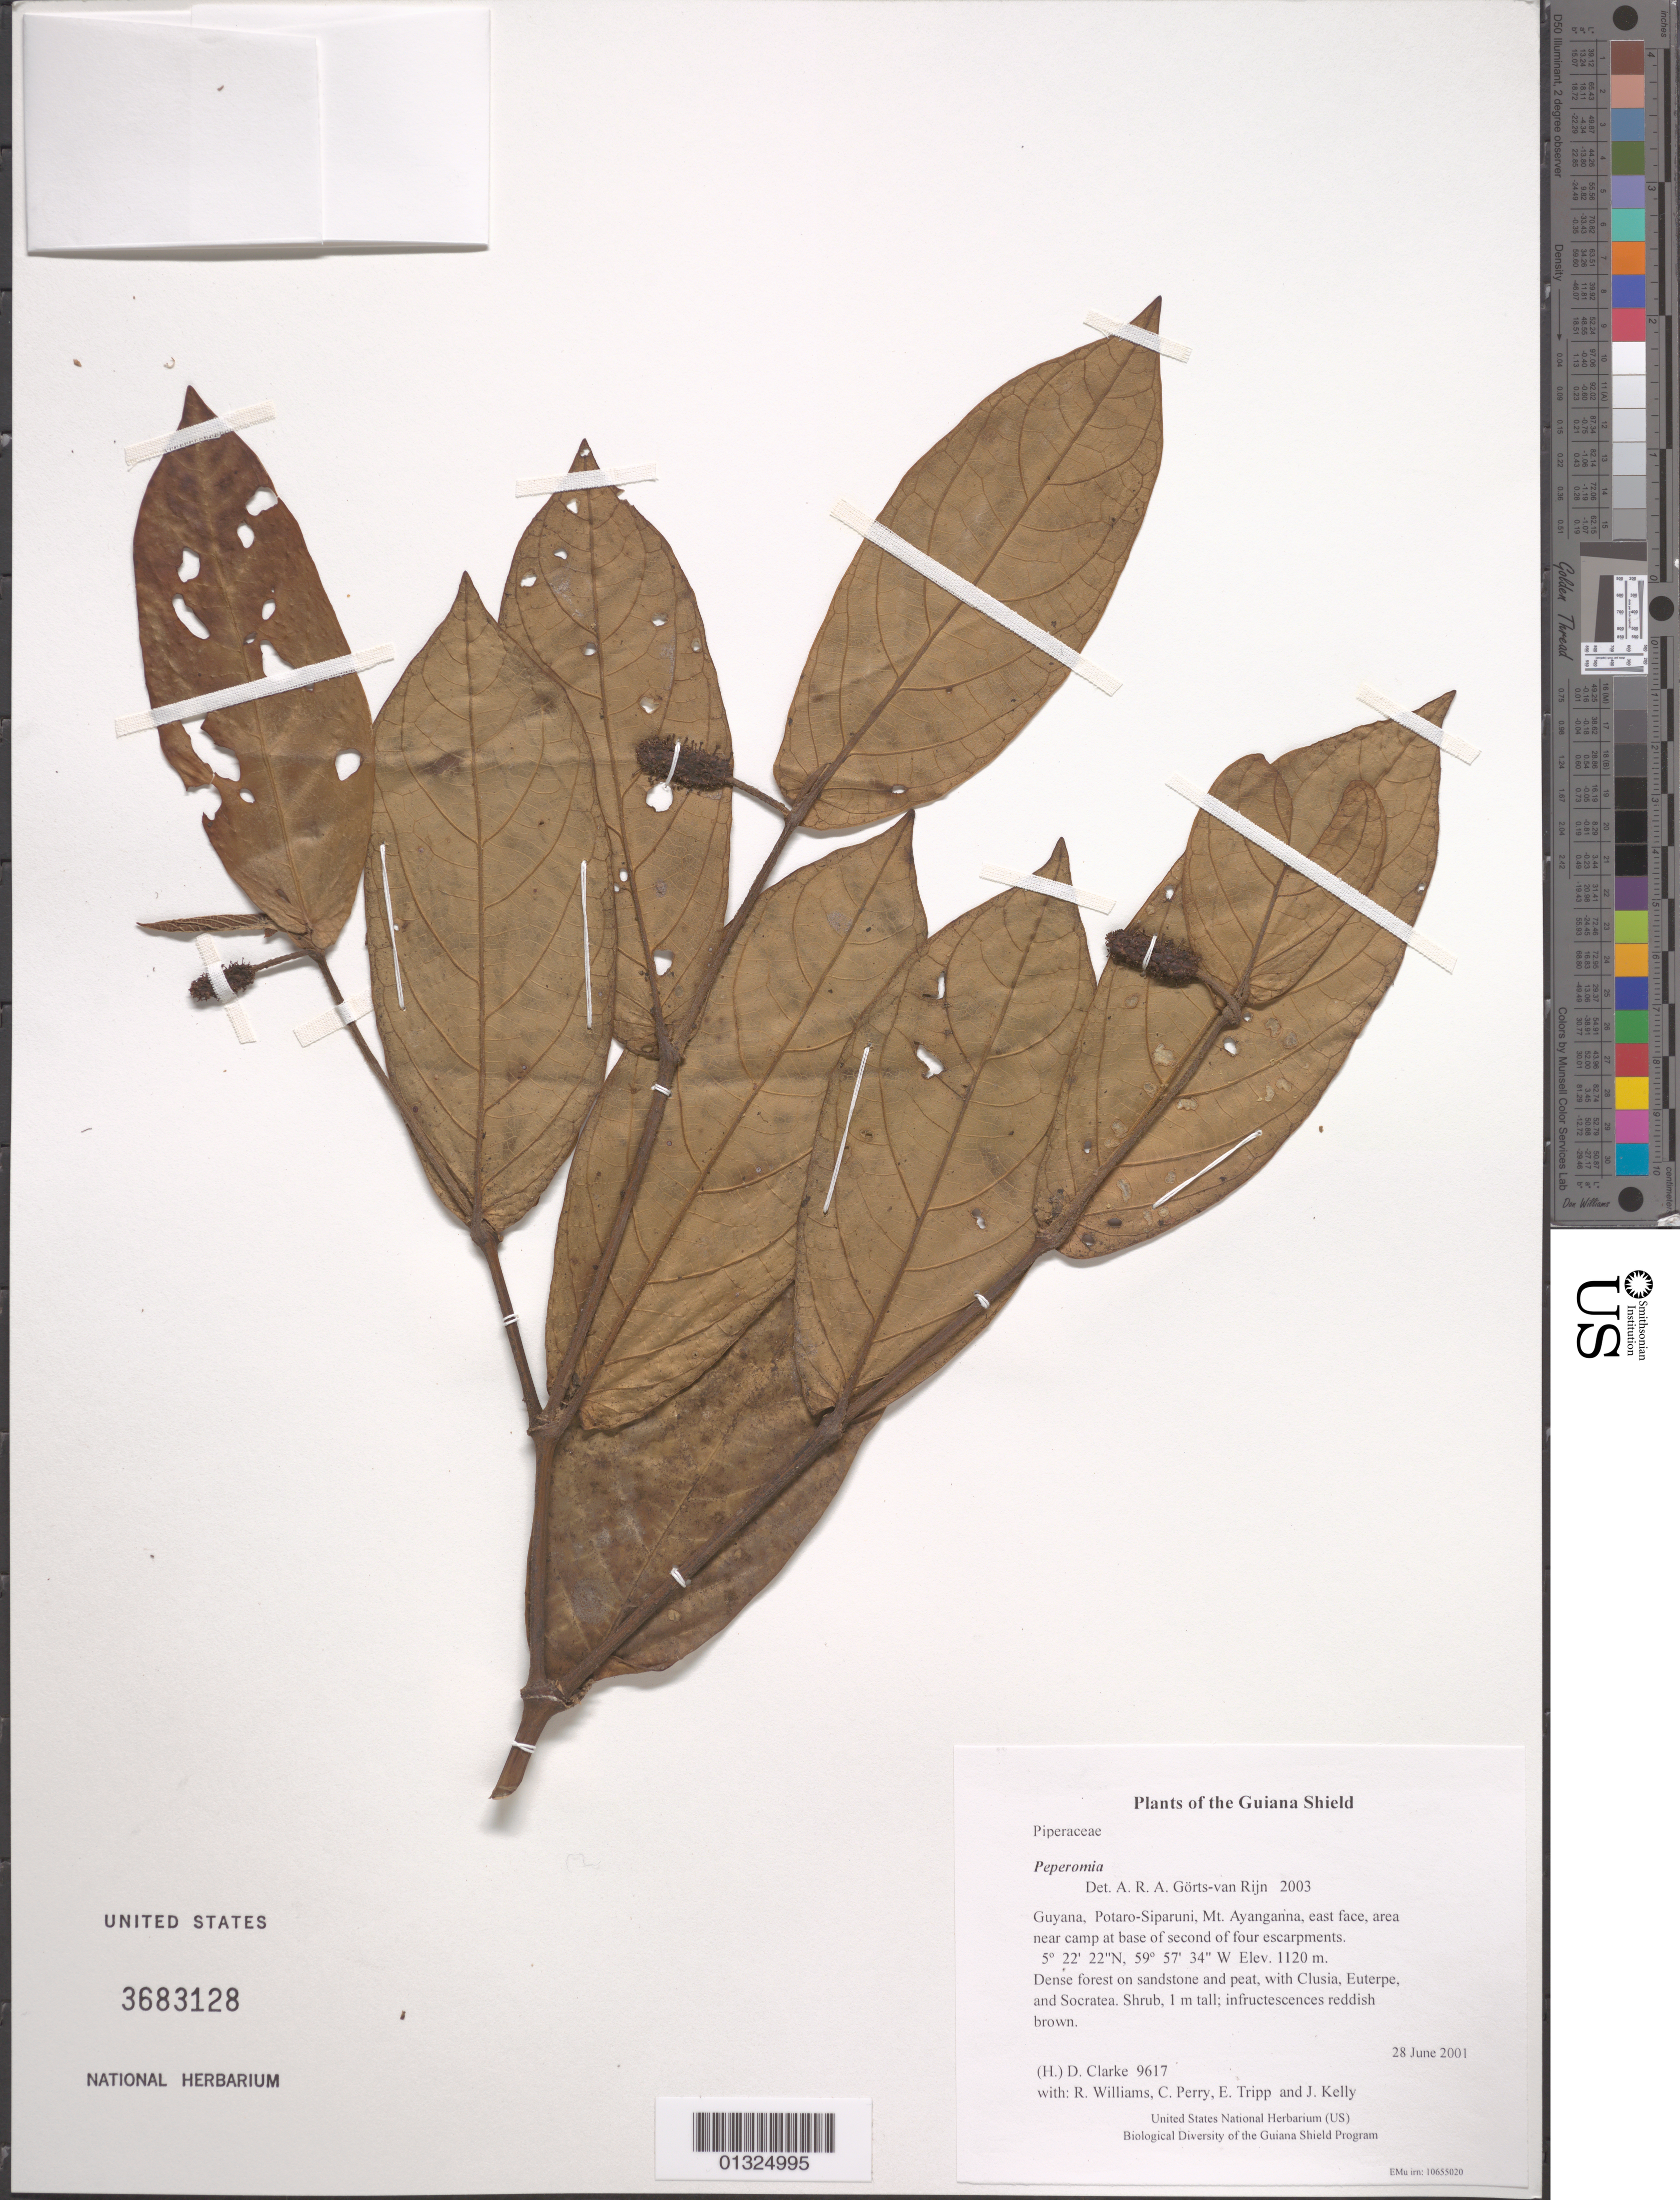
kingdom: Plantae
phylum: Tracheophyta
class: Magnoliopsida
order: Piperales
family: Piperaceae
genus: Piper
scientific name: Piper sp.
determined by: Jiménez, José Estaban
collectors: H. D. Clarke, R. Williams, C. Perry, E. Tripp & J. Kelly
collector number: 9617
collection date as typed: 28 June 2001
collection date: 2001-06-28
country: Guyana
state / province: Potaro-Siparuni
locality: Mt. Ayanganna, east face, area near camp at base of second of four escarpments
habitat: Dense forest on sandstone and peat, with Clusia, Euterpe, and Socratea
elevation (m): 1120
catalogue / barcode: US 3683128